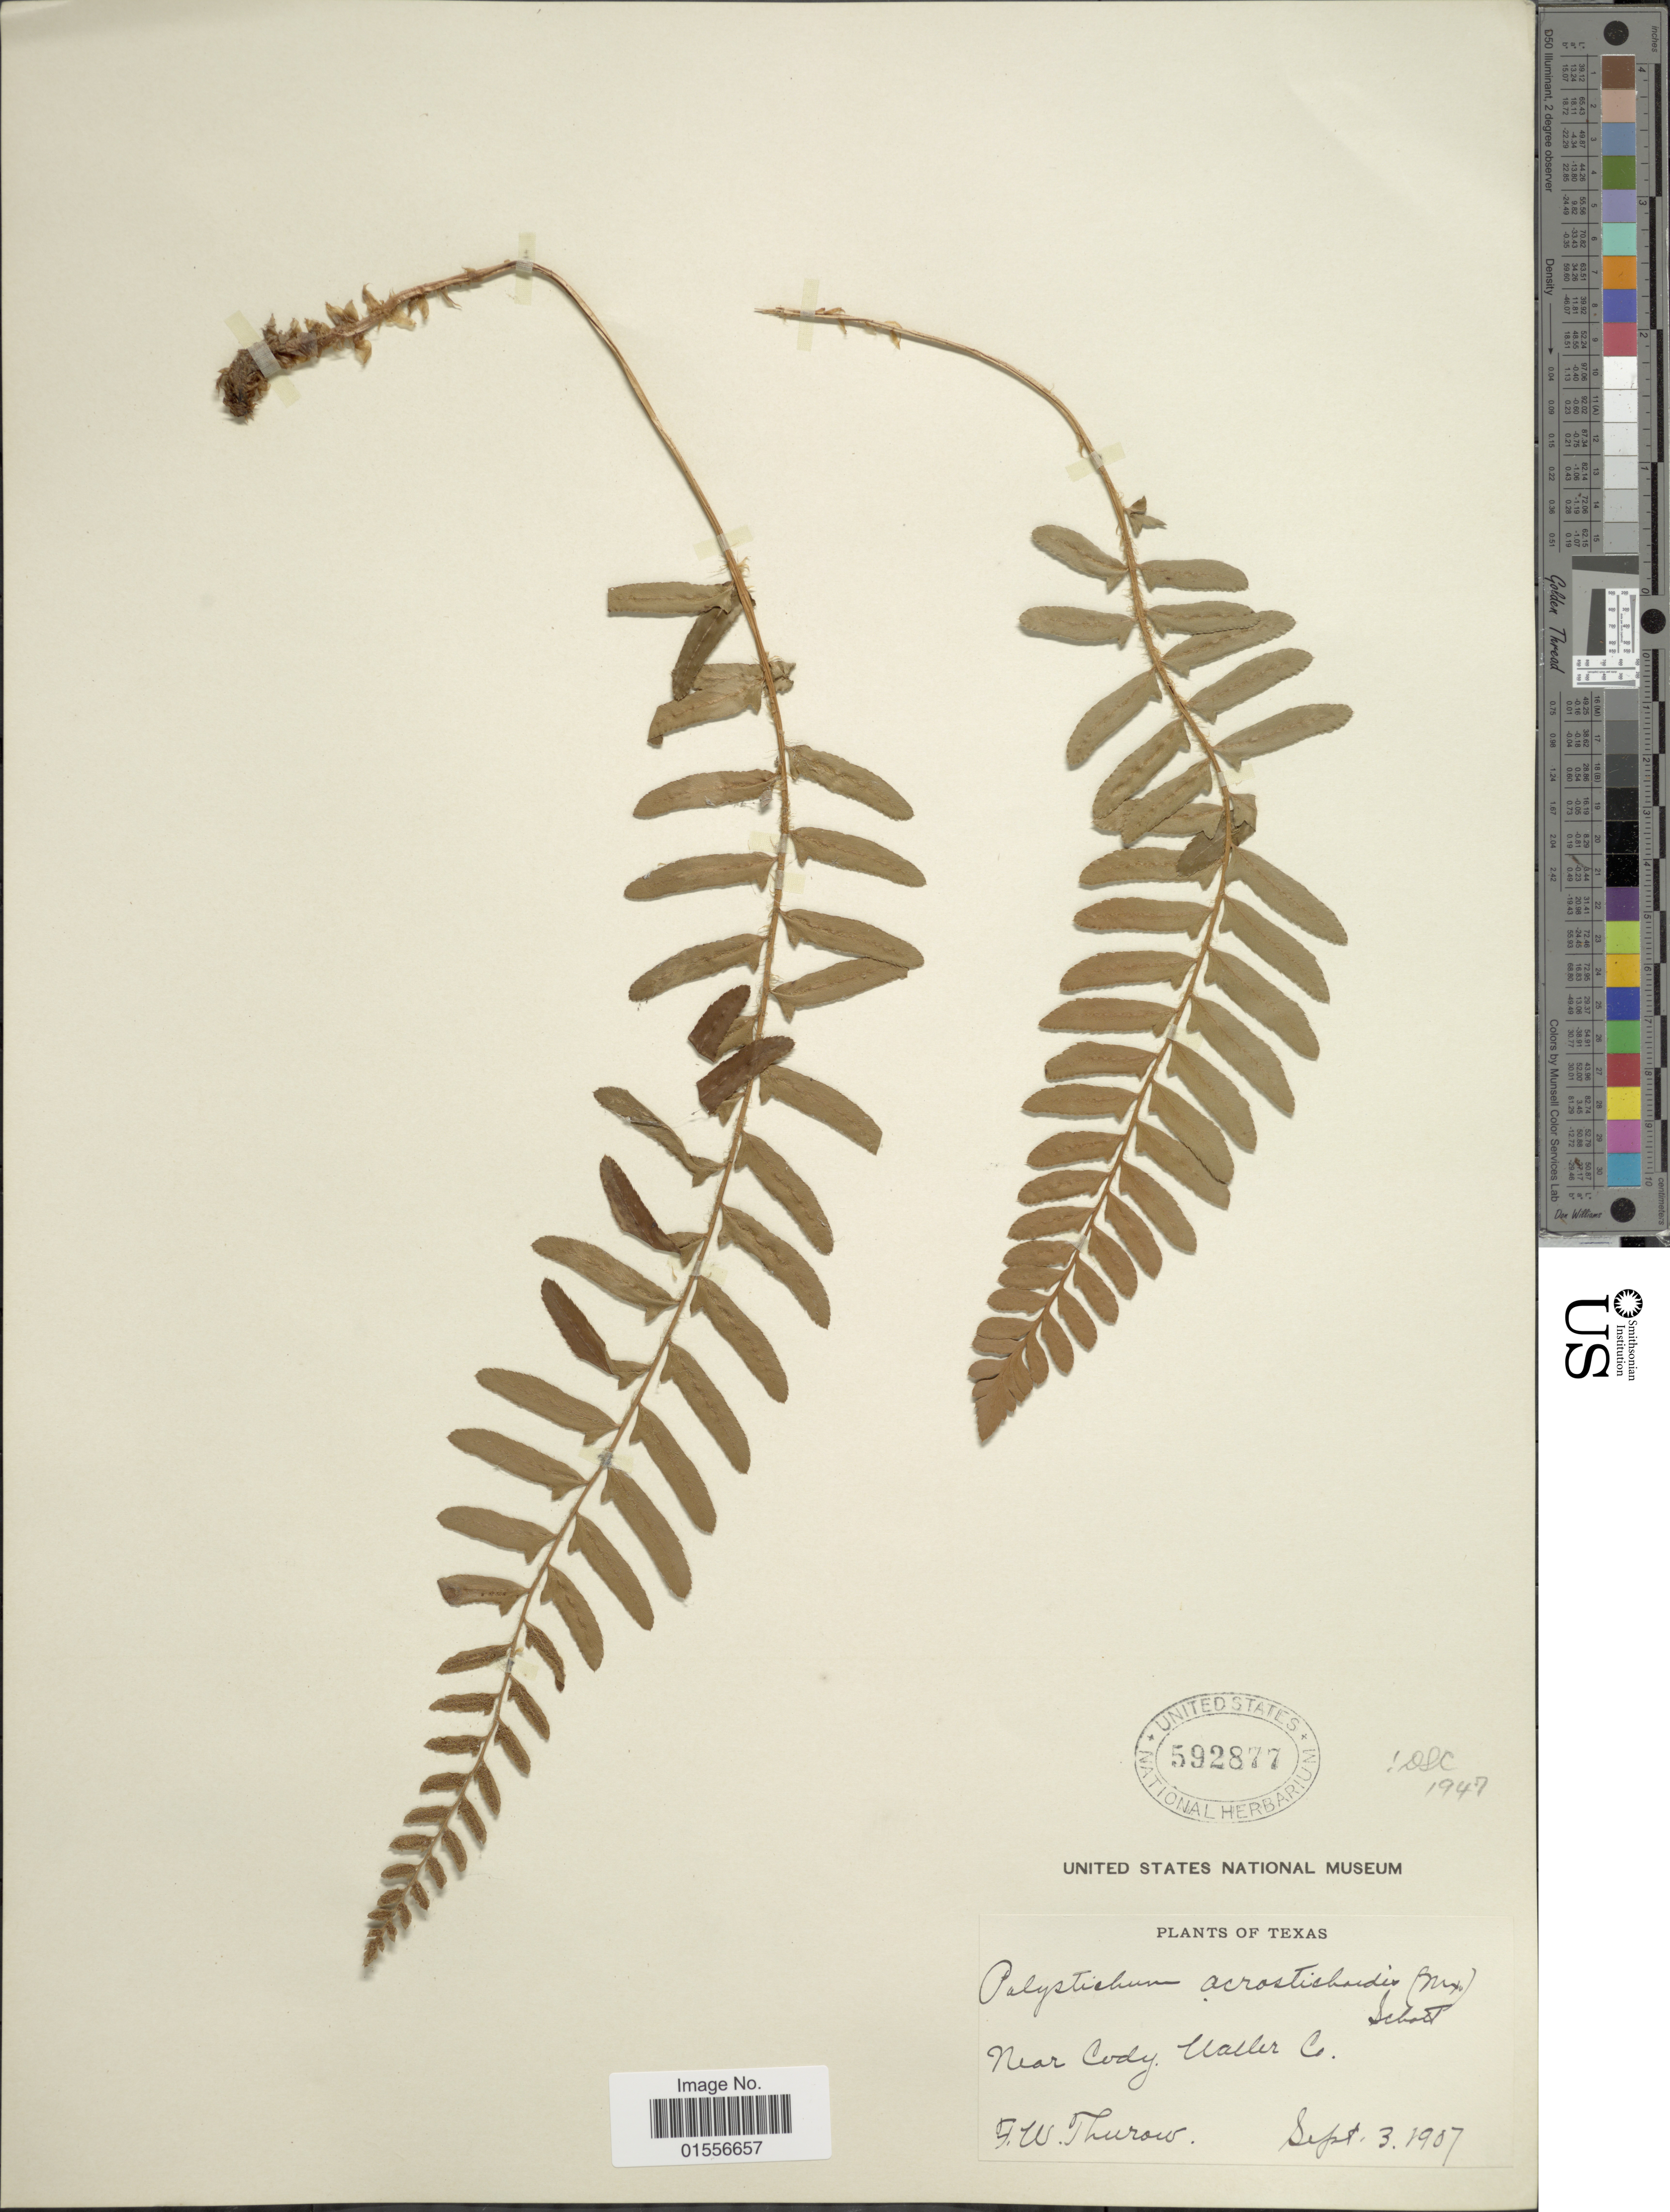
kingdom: Plantae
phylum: Tracheophyta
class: Polypodiopsida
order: Polypodiales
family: Dryopteridaceae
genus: Polystichum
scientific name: Polystichum acrostichoides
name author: (Michx.) Schott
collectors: F. W. Thurow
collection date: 1907-09-03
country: United States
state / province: Texas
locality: Near Cody, Walker Co.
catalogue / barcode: US 592877